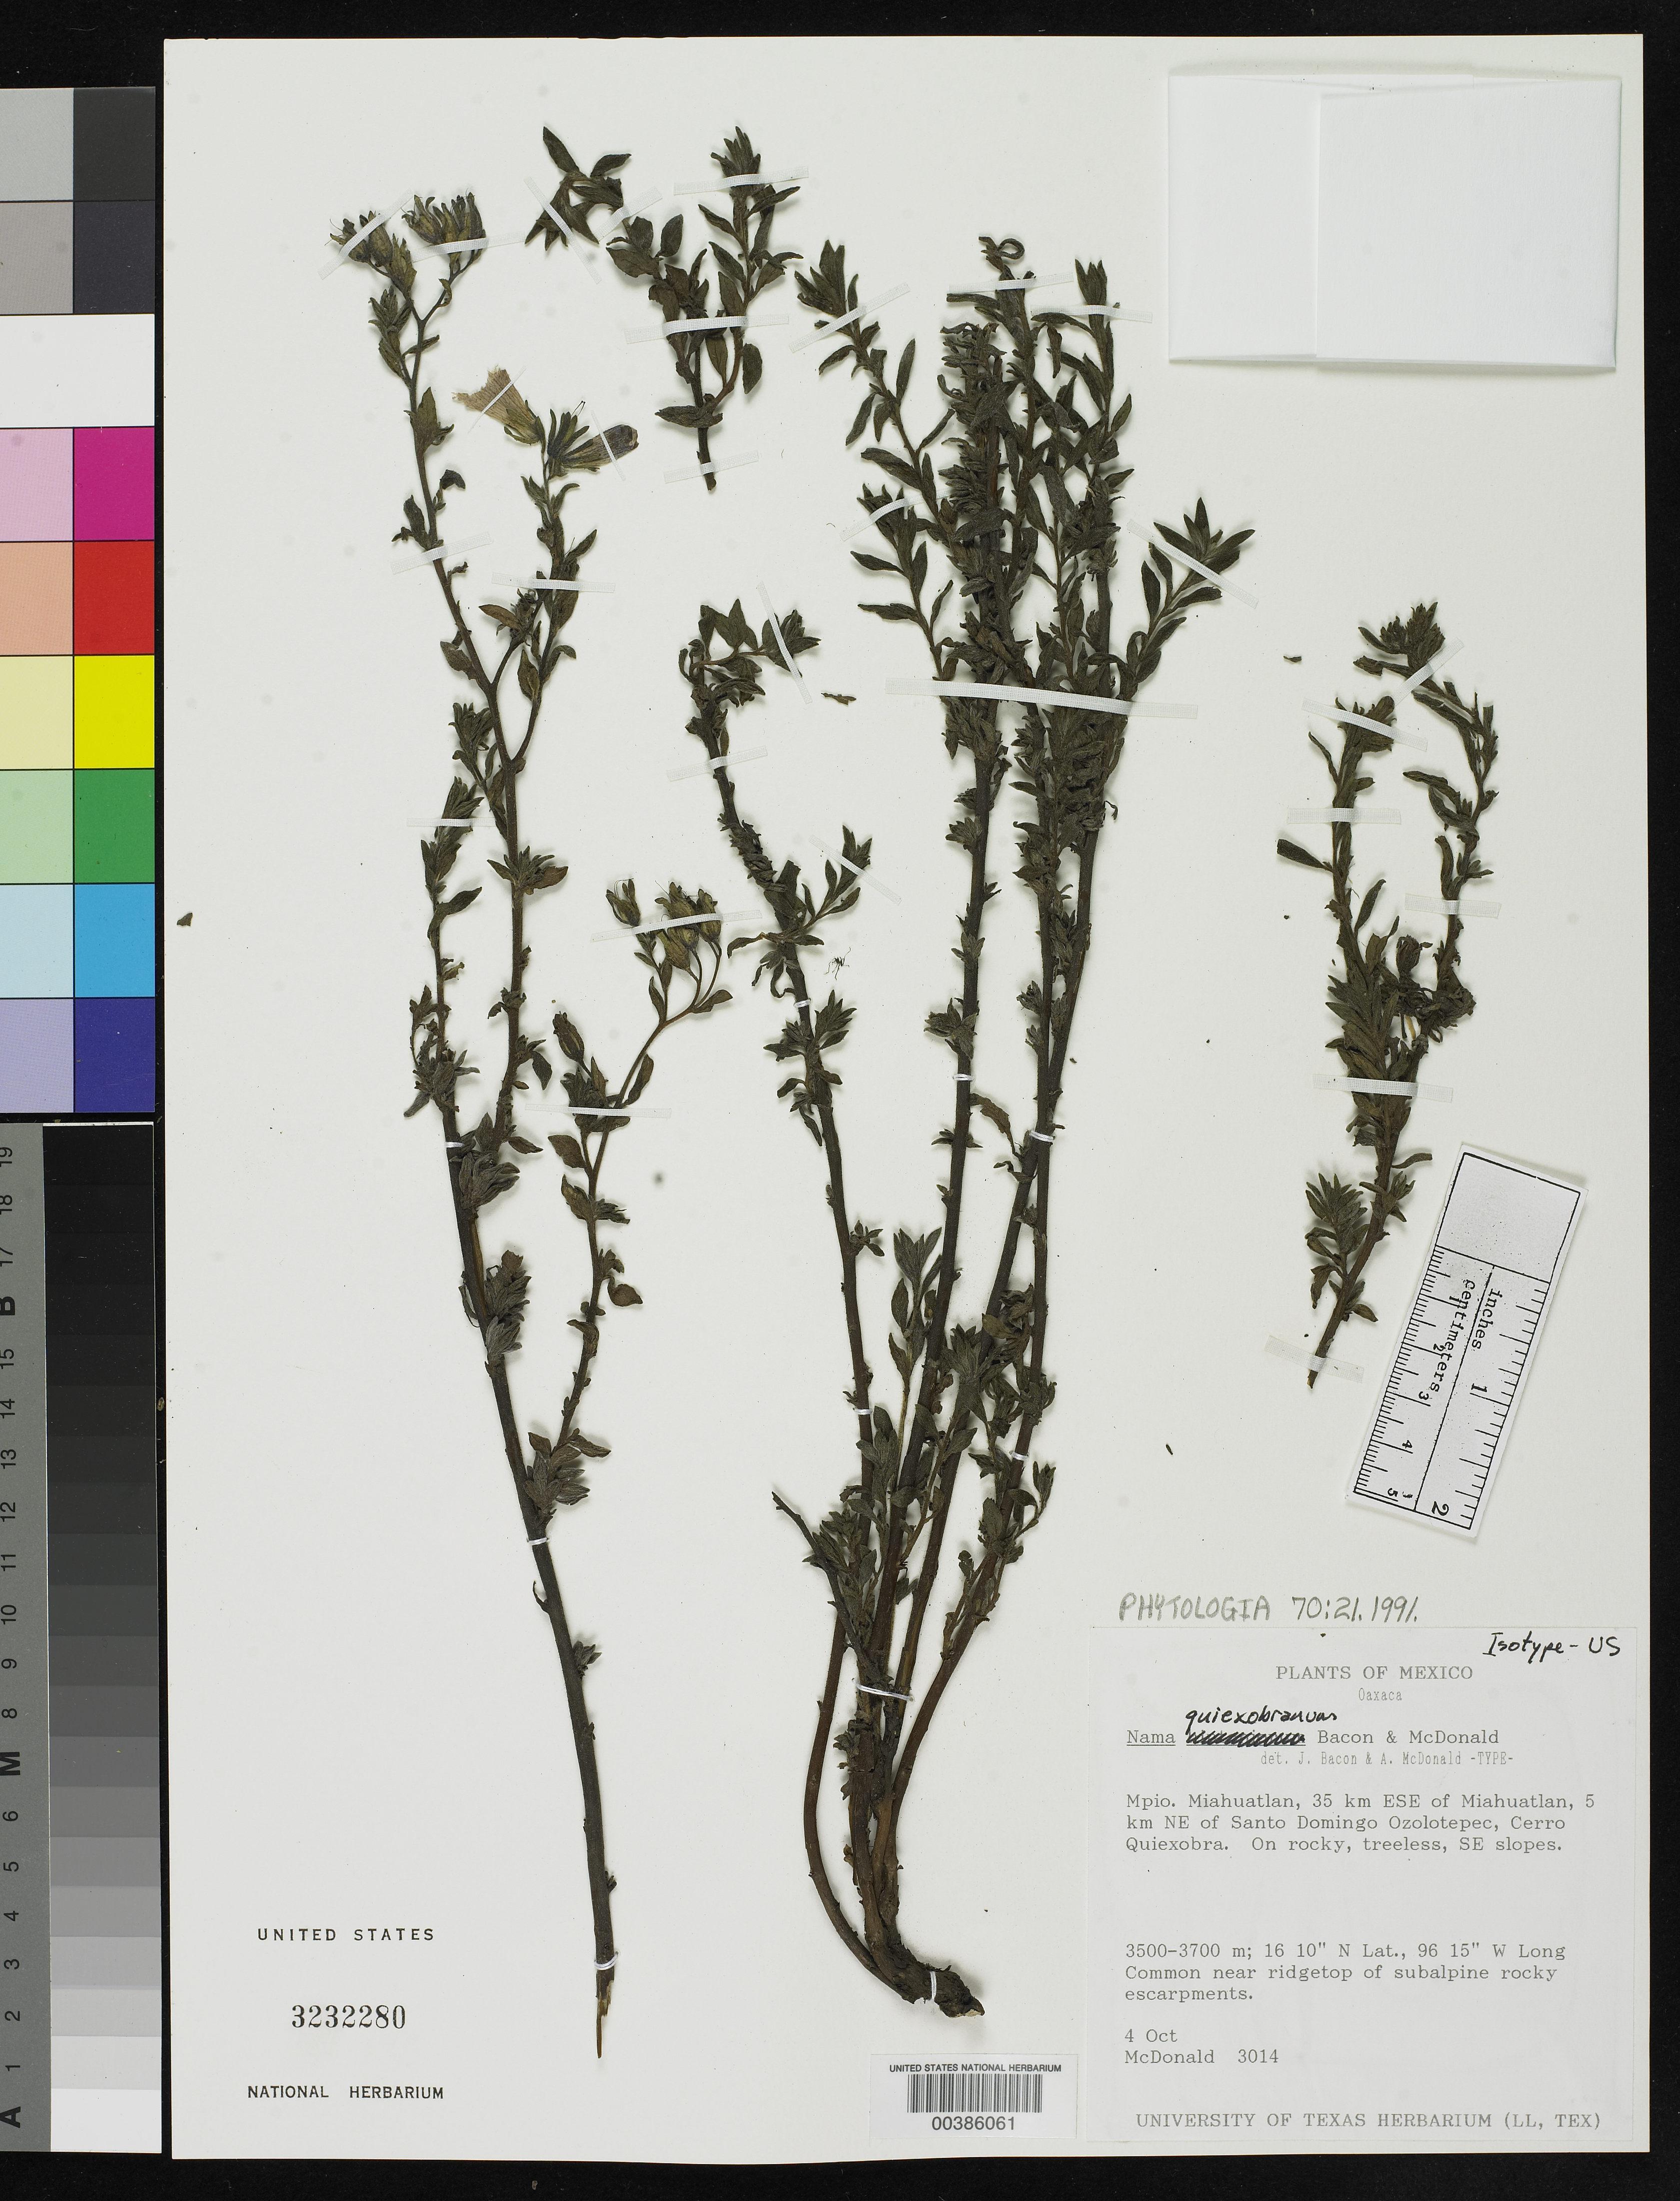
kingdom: Plantae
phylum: Tracheophyta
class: Magnoliopsida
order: Boraginales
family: Namaceae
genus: Nama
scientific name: Nama quiexobranum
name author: J.D. Bacon & J.A. McDonald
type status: Isotype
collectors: J. A. McDonald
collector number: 3014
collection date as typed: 04 Oct 1990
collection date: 1990-10-04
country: Mexico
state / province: Oaxaca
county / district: Miahuatlan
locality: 35 km ESE of Miahuatlan, 5km NE of Santo Domingo Ozolotepec, Cerro Quiexobra.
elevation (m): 3500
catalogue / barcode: US 3232280